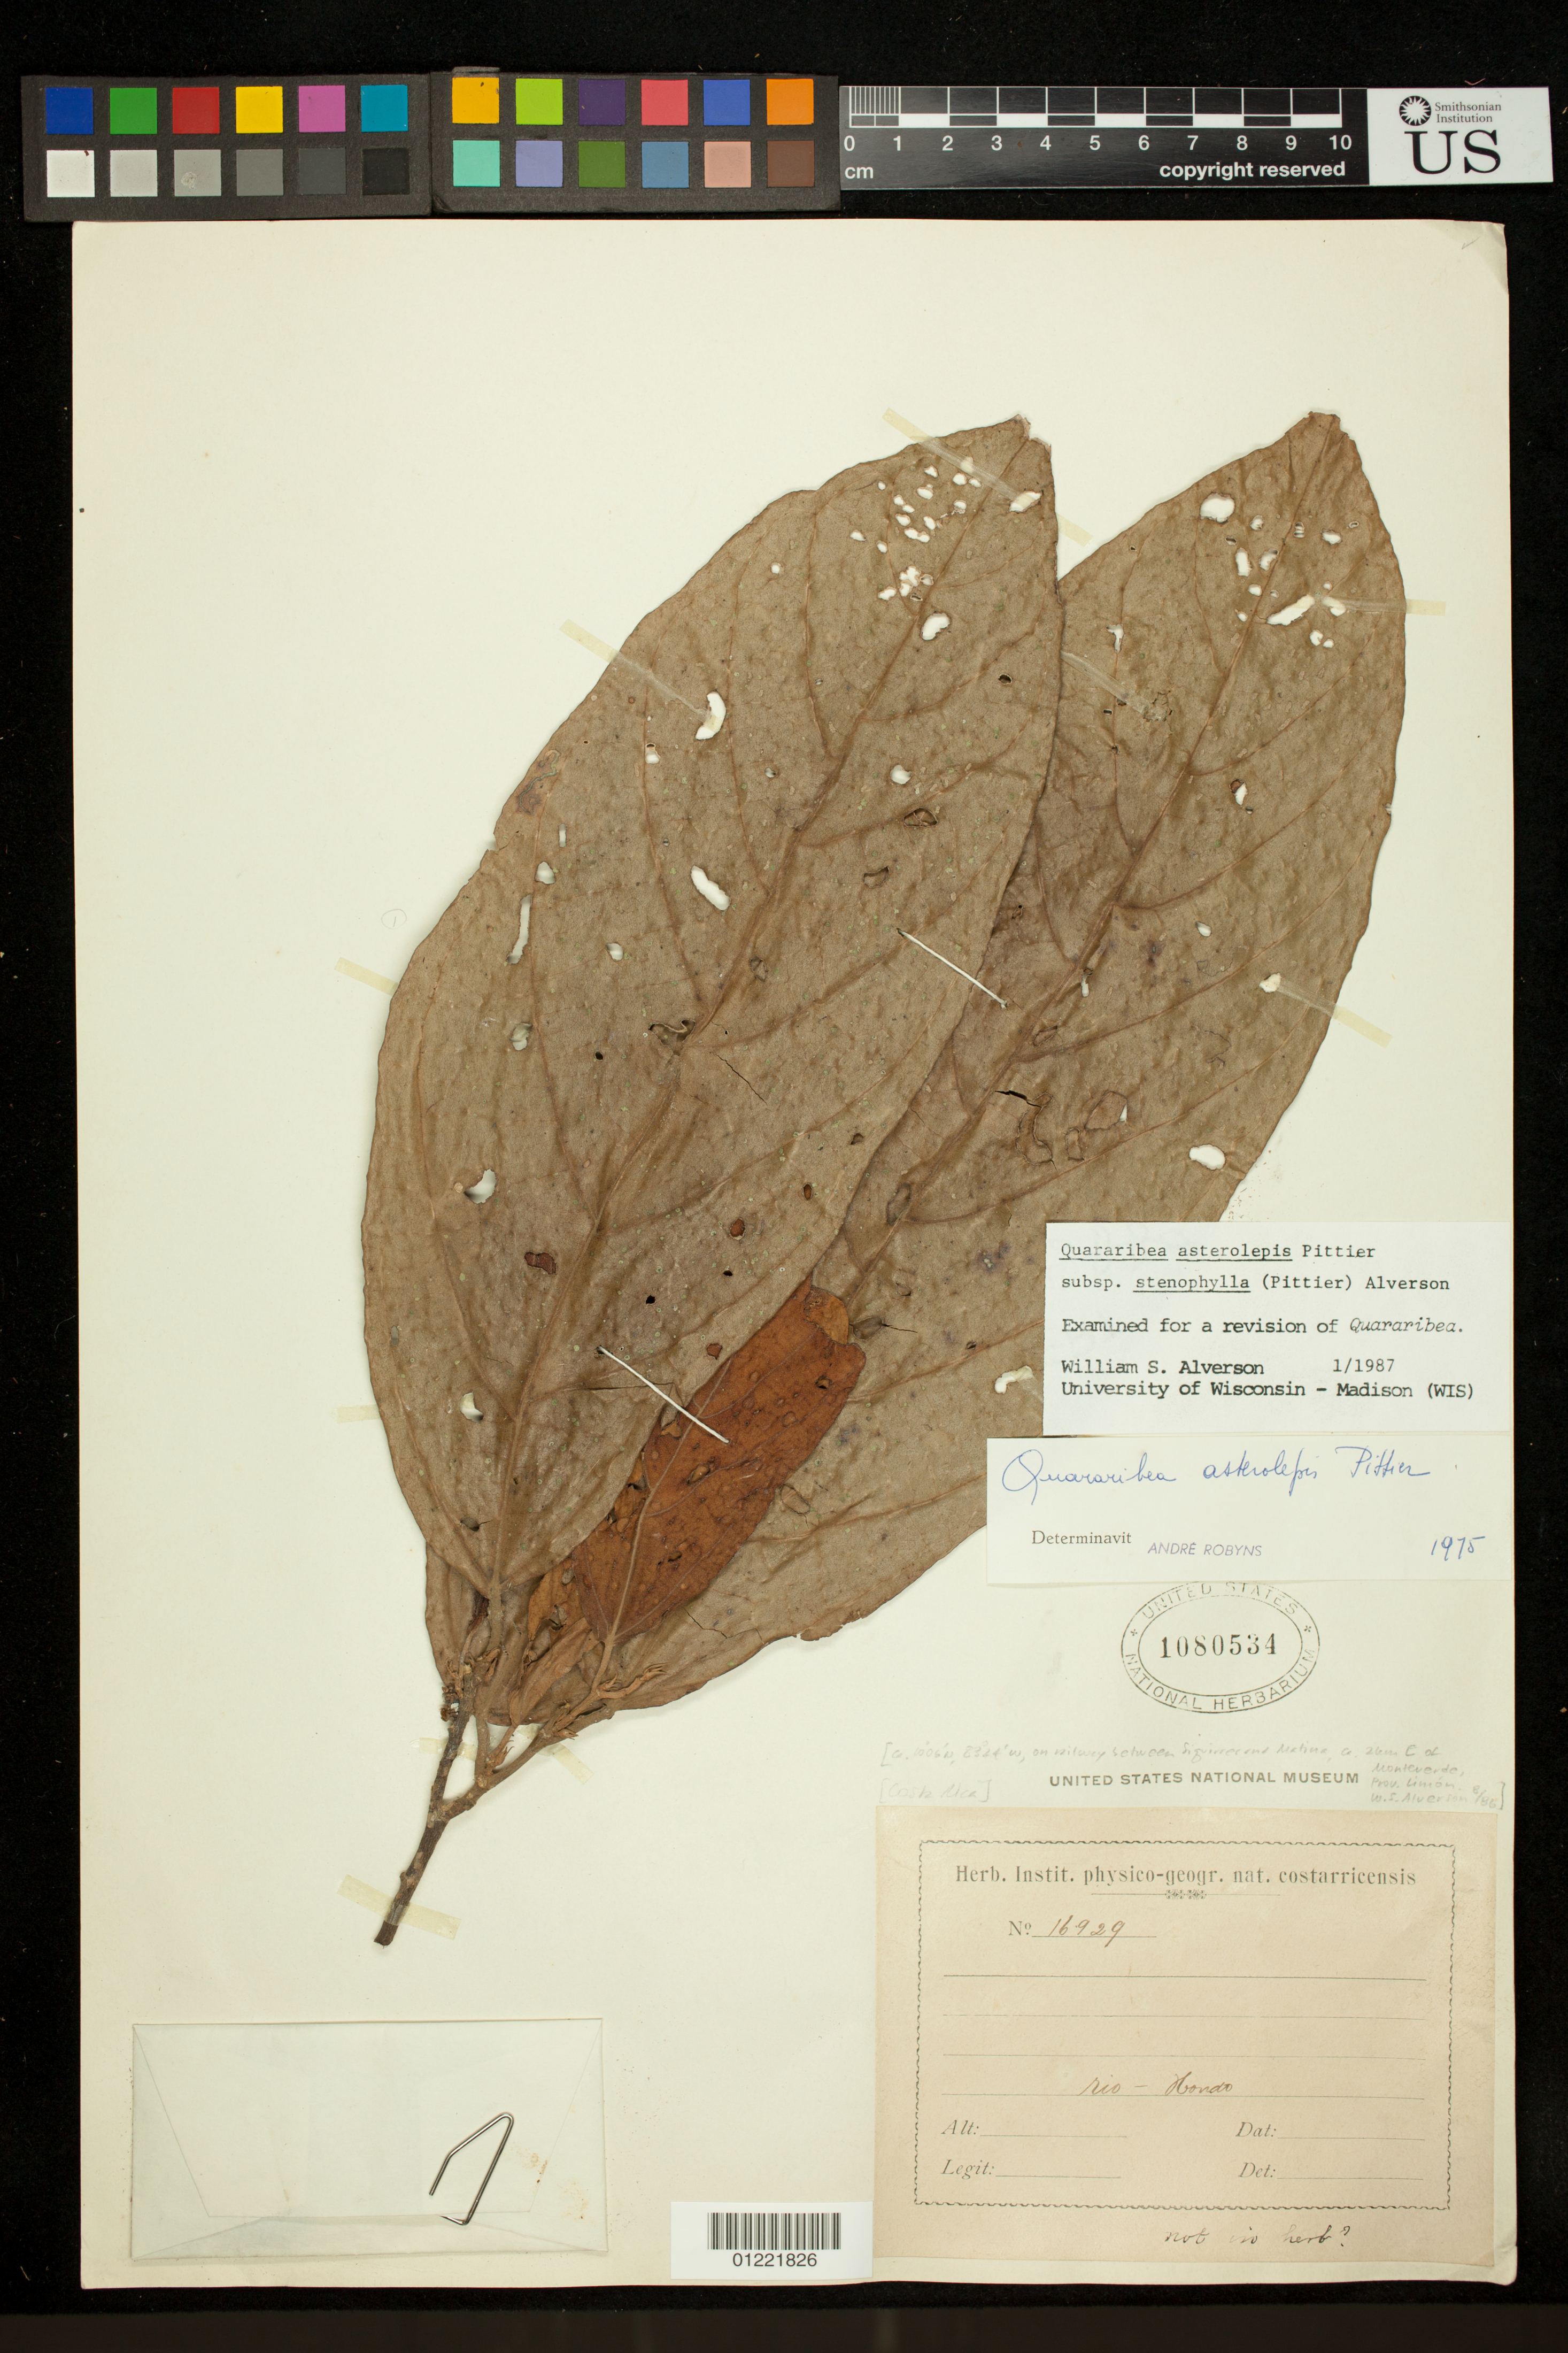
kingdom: Plantae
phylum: Tracheophyta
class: Magnoliopsida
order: Malvales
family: Malvaceae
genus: Quararibea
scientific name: Quararibea asterolepis subsp. stenophylla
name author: W.S. Alverson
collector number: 16929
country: Costa Rica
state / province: Limón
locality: On railway between Siquirres and Matina, ca. 26 km E of Monteverde. Rio Hondo.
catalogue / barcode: US 1080534